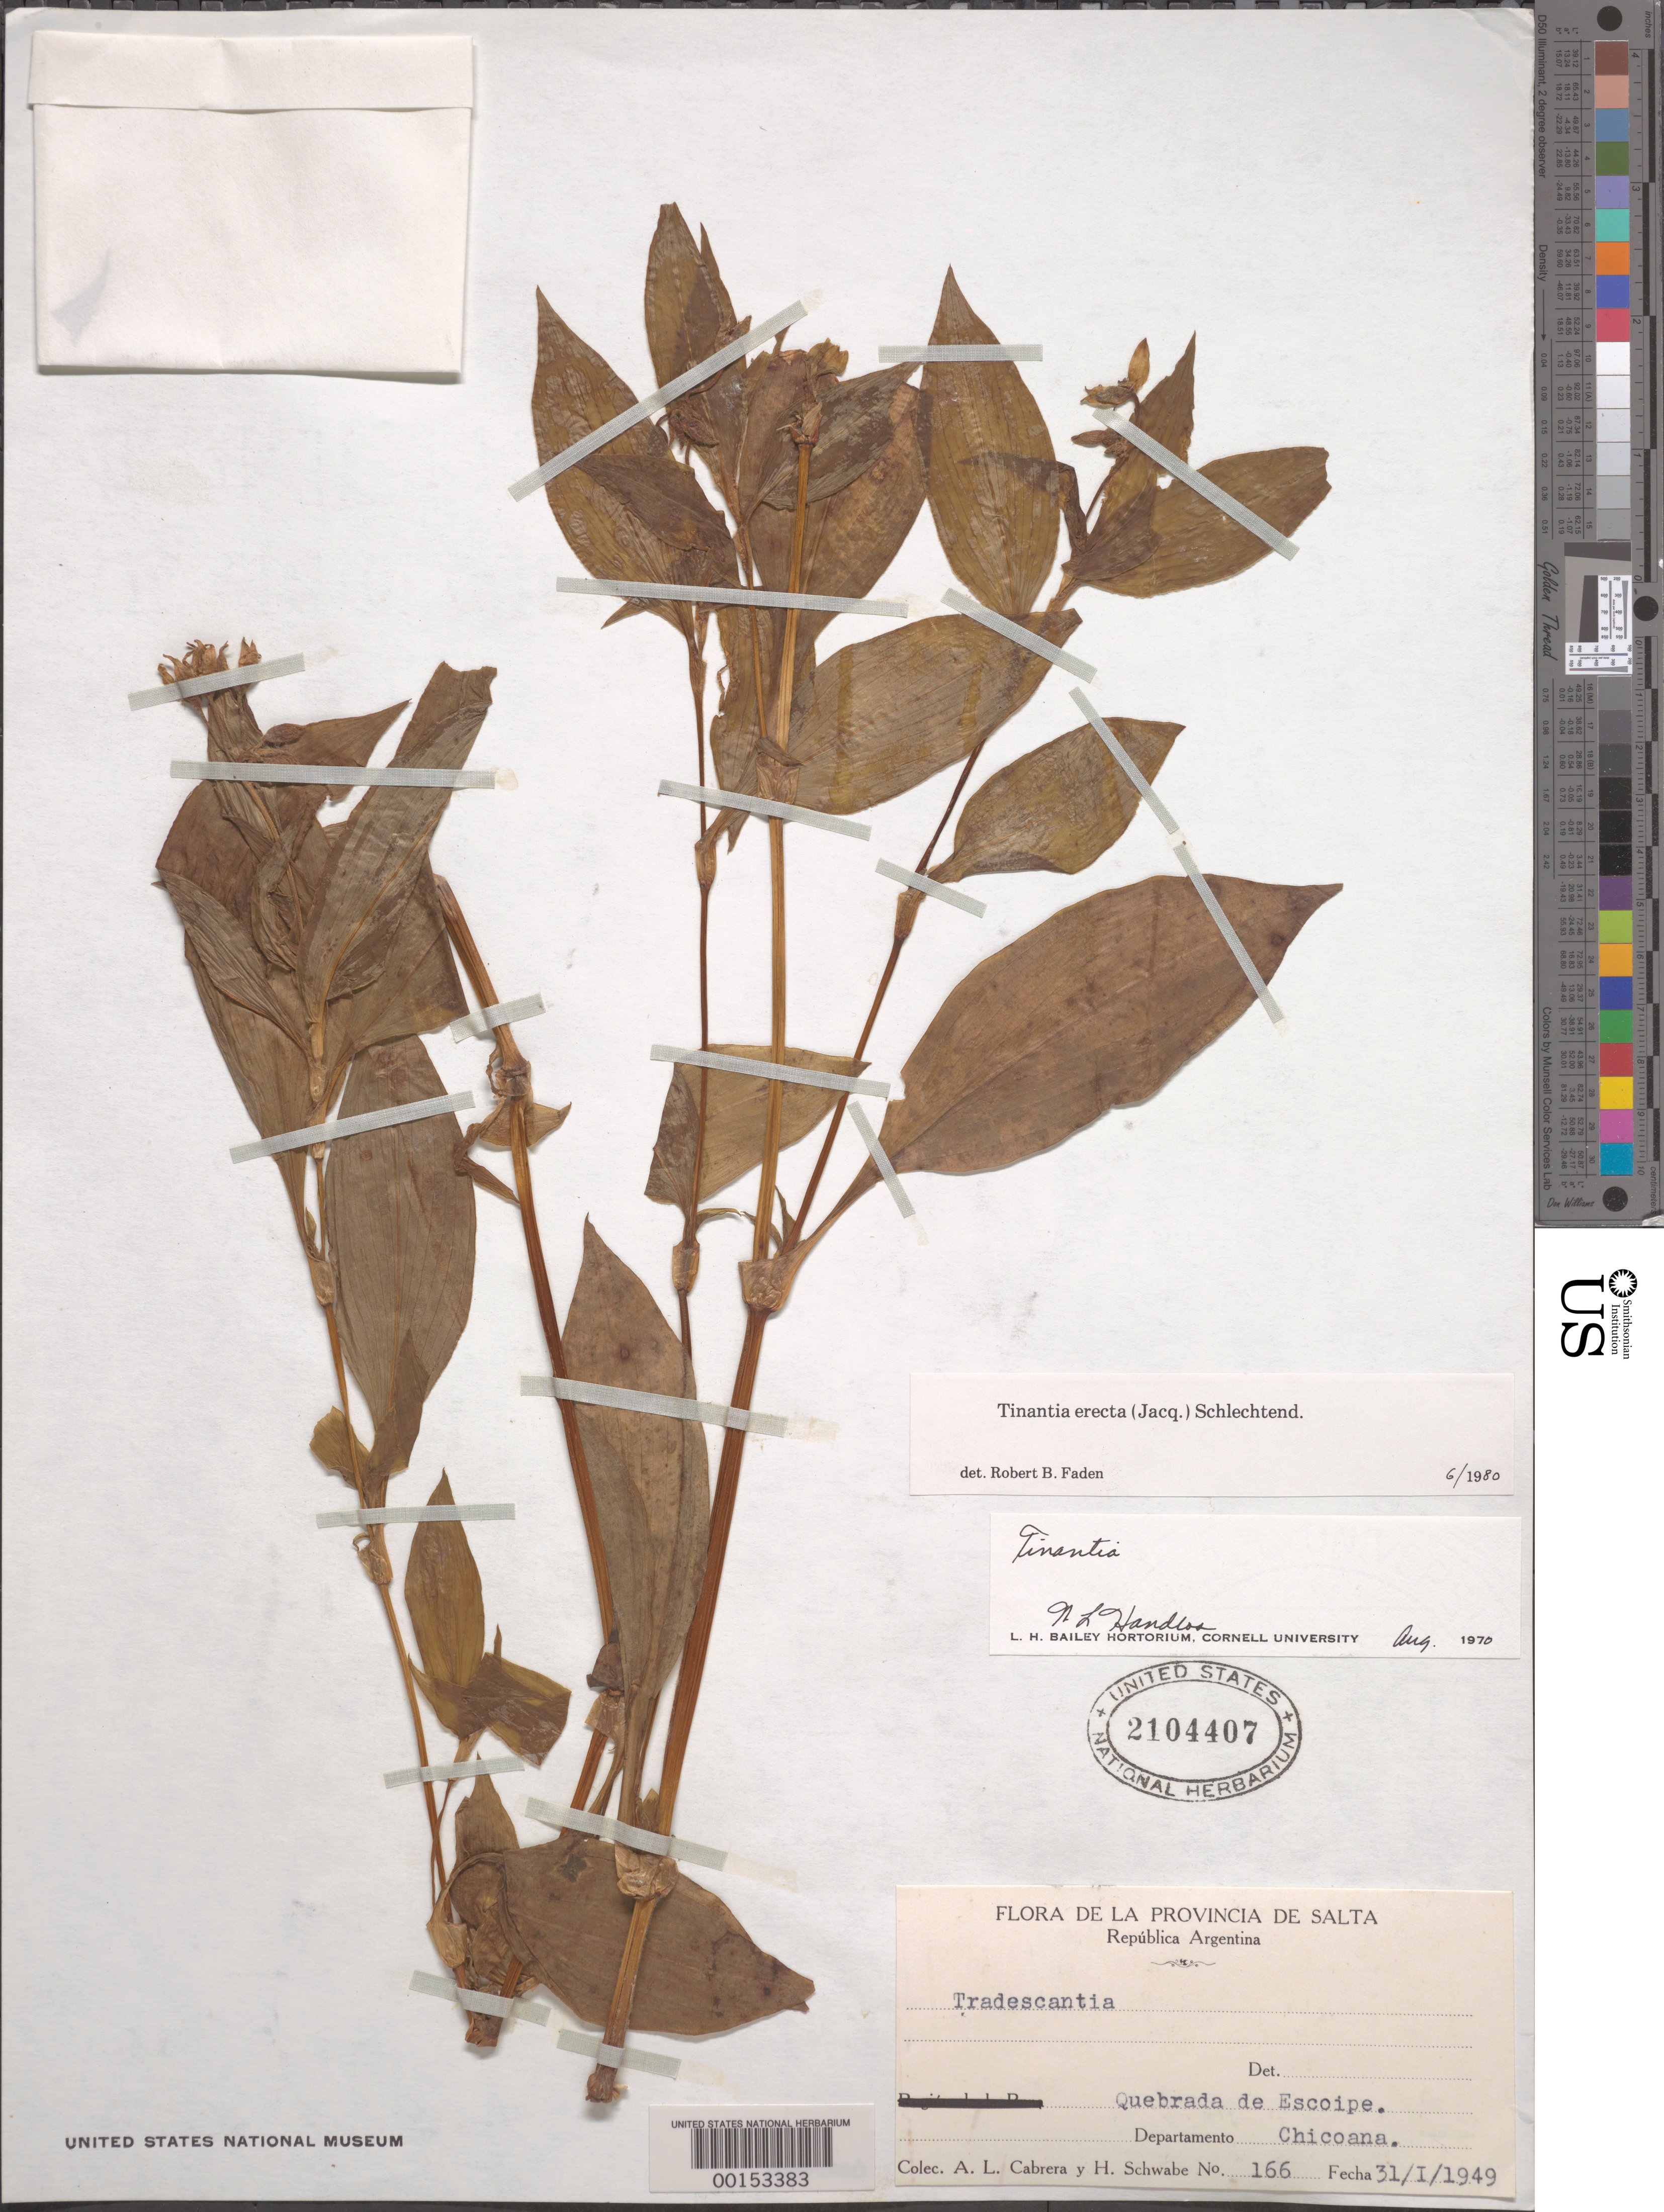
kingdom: Plantae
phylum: Tracheophyta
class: Liliopsida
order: Commelinales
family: Commelinaceae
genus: Tinantia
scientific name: Tinantia erecta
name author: (Jacq.) Fenzl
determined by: Faden, Robert B., (US), Smithsonian Institution - National Museum of Natural History (UNITED STATES)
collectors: A. L. Cabrera & H. Schwabe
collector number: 166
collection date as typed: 31 Jan 1949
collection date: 1949-01-31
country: Argentina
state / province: Salta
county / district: Chicoana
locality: Quebrada de Escoipe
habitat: Ravine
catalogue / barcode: US 2104407